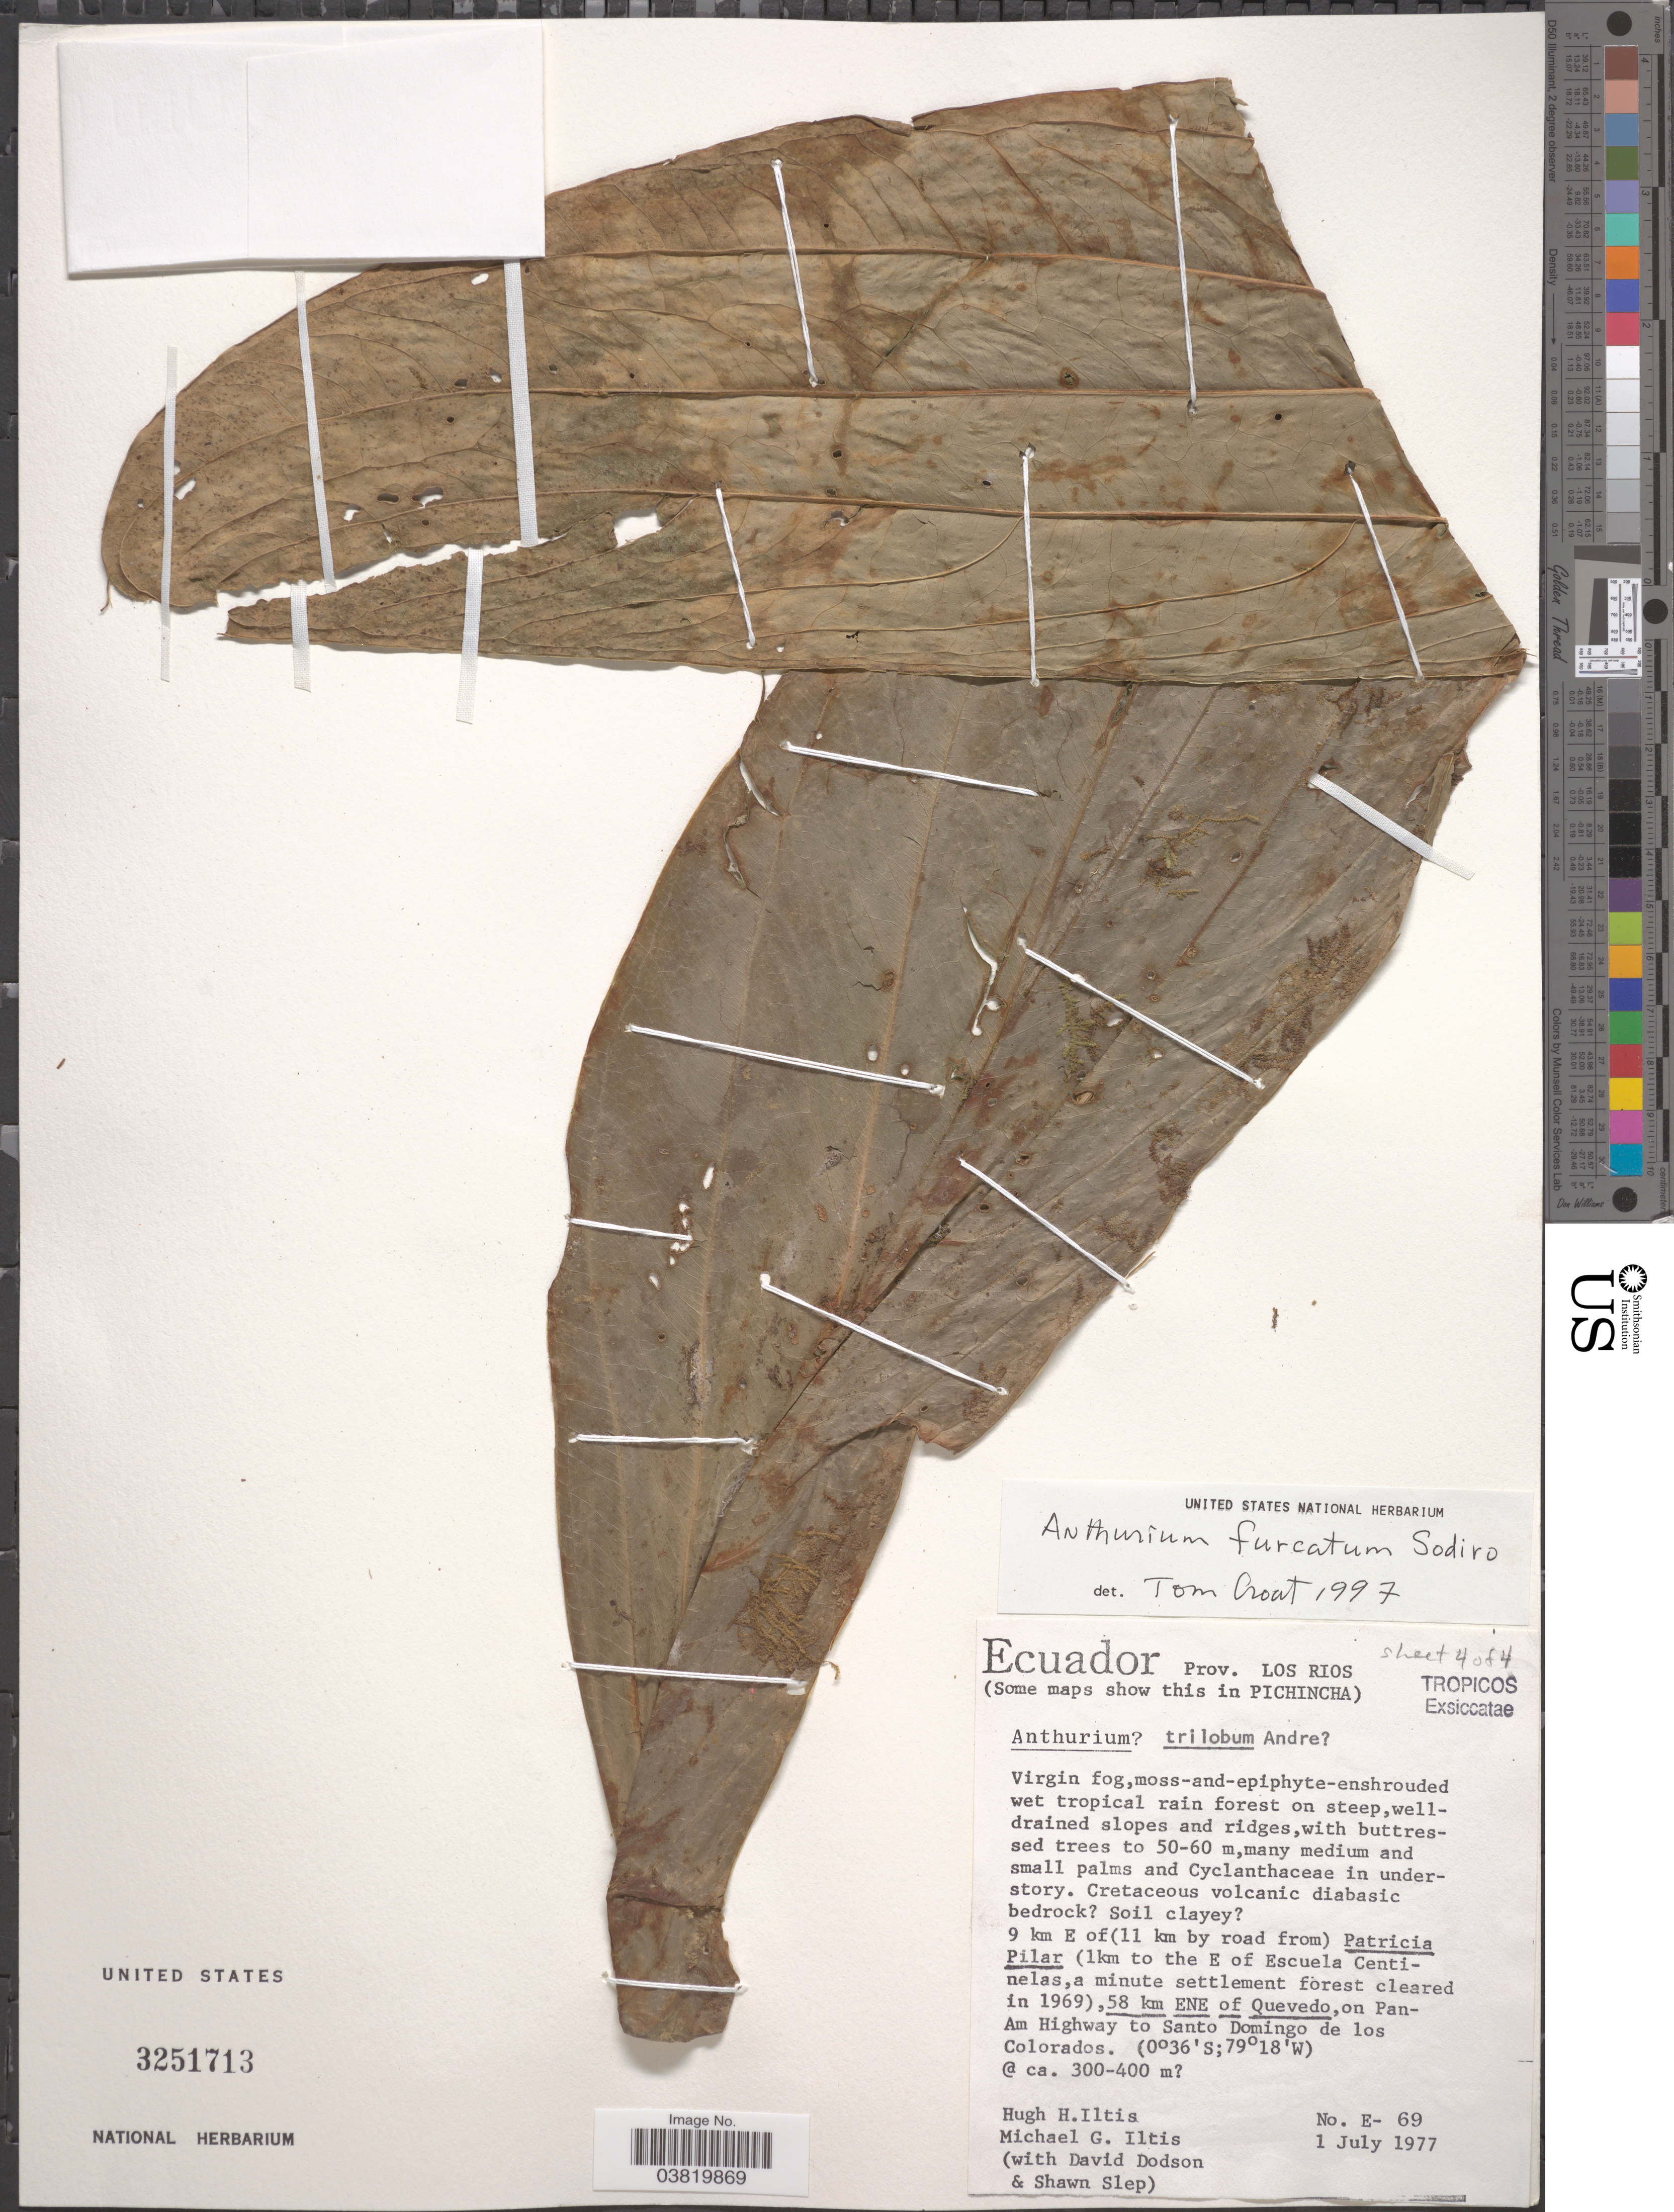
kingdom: Plantae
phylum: Tracheophyta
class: Liliopsida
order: Alismatales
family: Araceae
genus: Anthurium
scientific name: Anthurium furcatum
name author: Sodiro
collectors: H. Iltis, M. G. Iltis, D. Dodson & S. Slep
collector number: E-69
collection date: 1977-07-01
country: Ecuador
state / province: Los Ríos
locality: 9 km E of (11 km by road from) (1km to the E of Escuela Centinelas, a minute settlement forest cleared in 1969), 58 km ENE of Quevedo, on Pan-Am Highway to Santo Domingo de los Colorados.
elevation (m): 300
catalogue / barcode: US 3251713